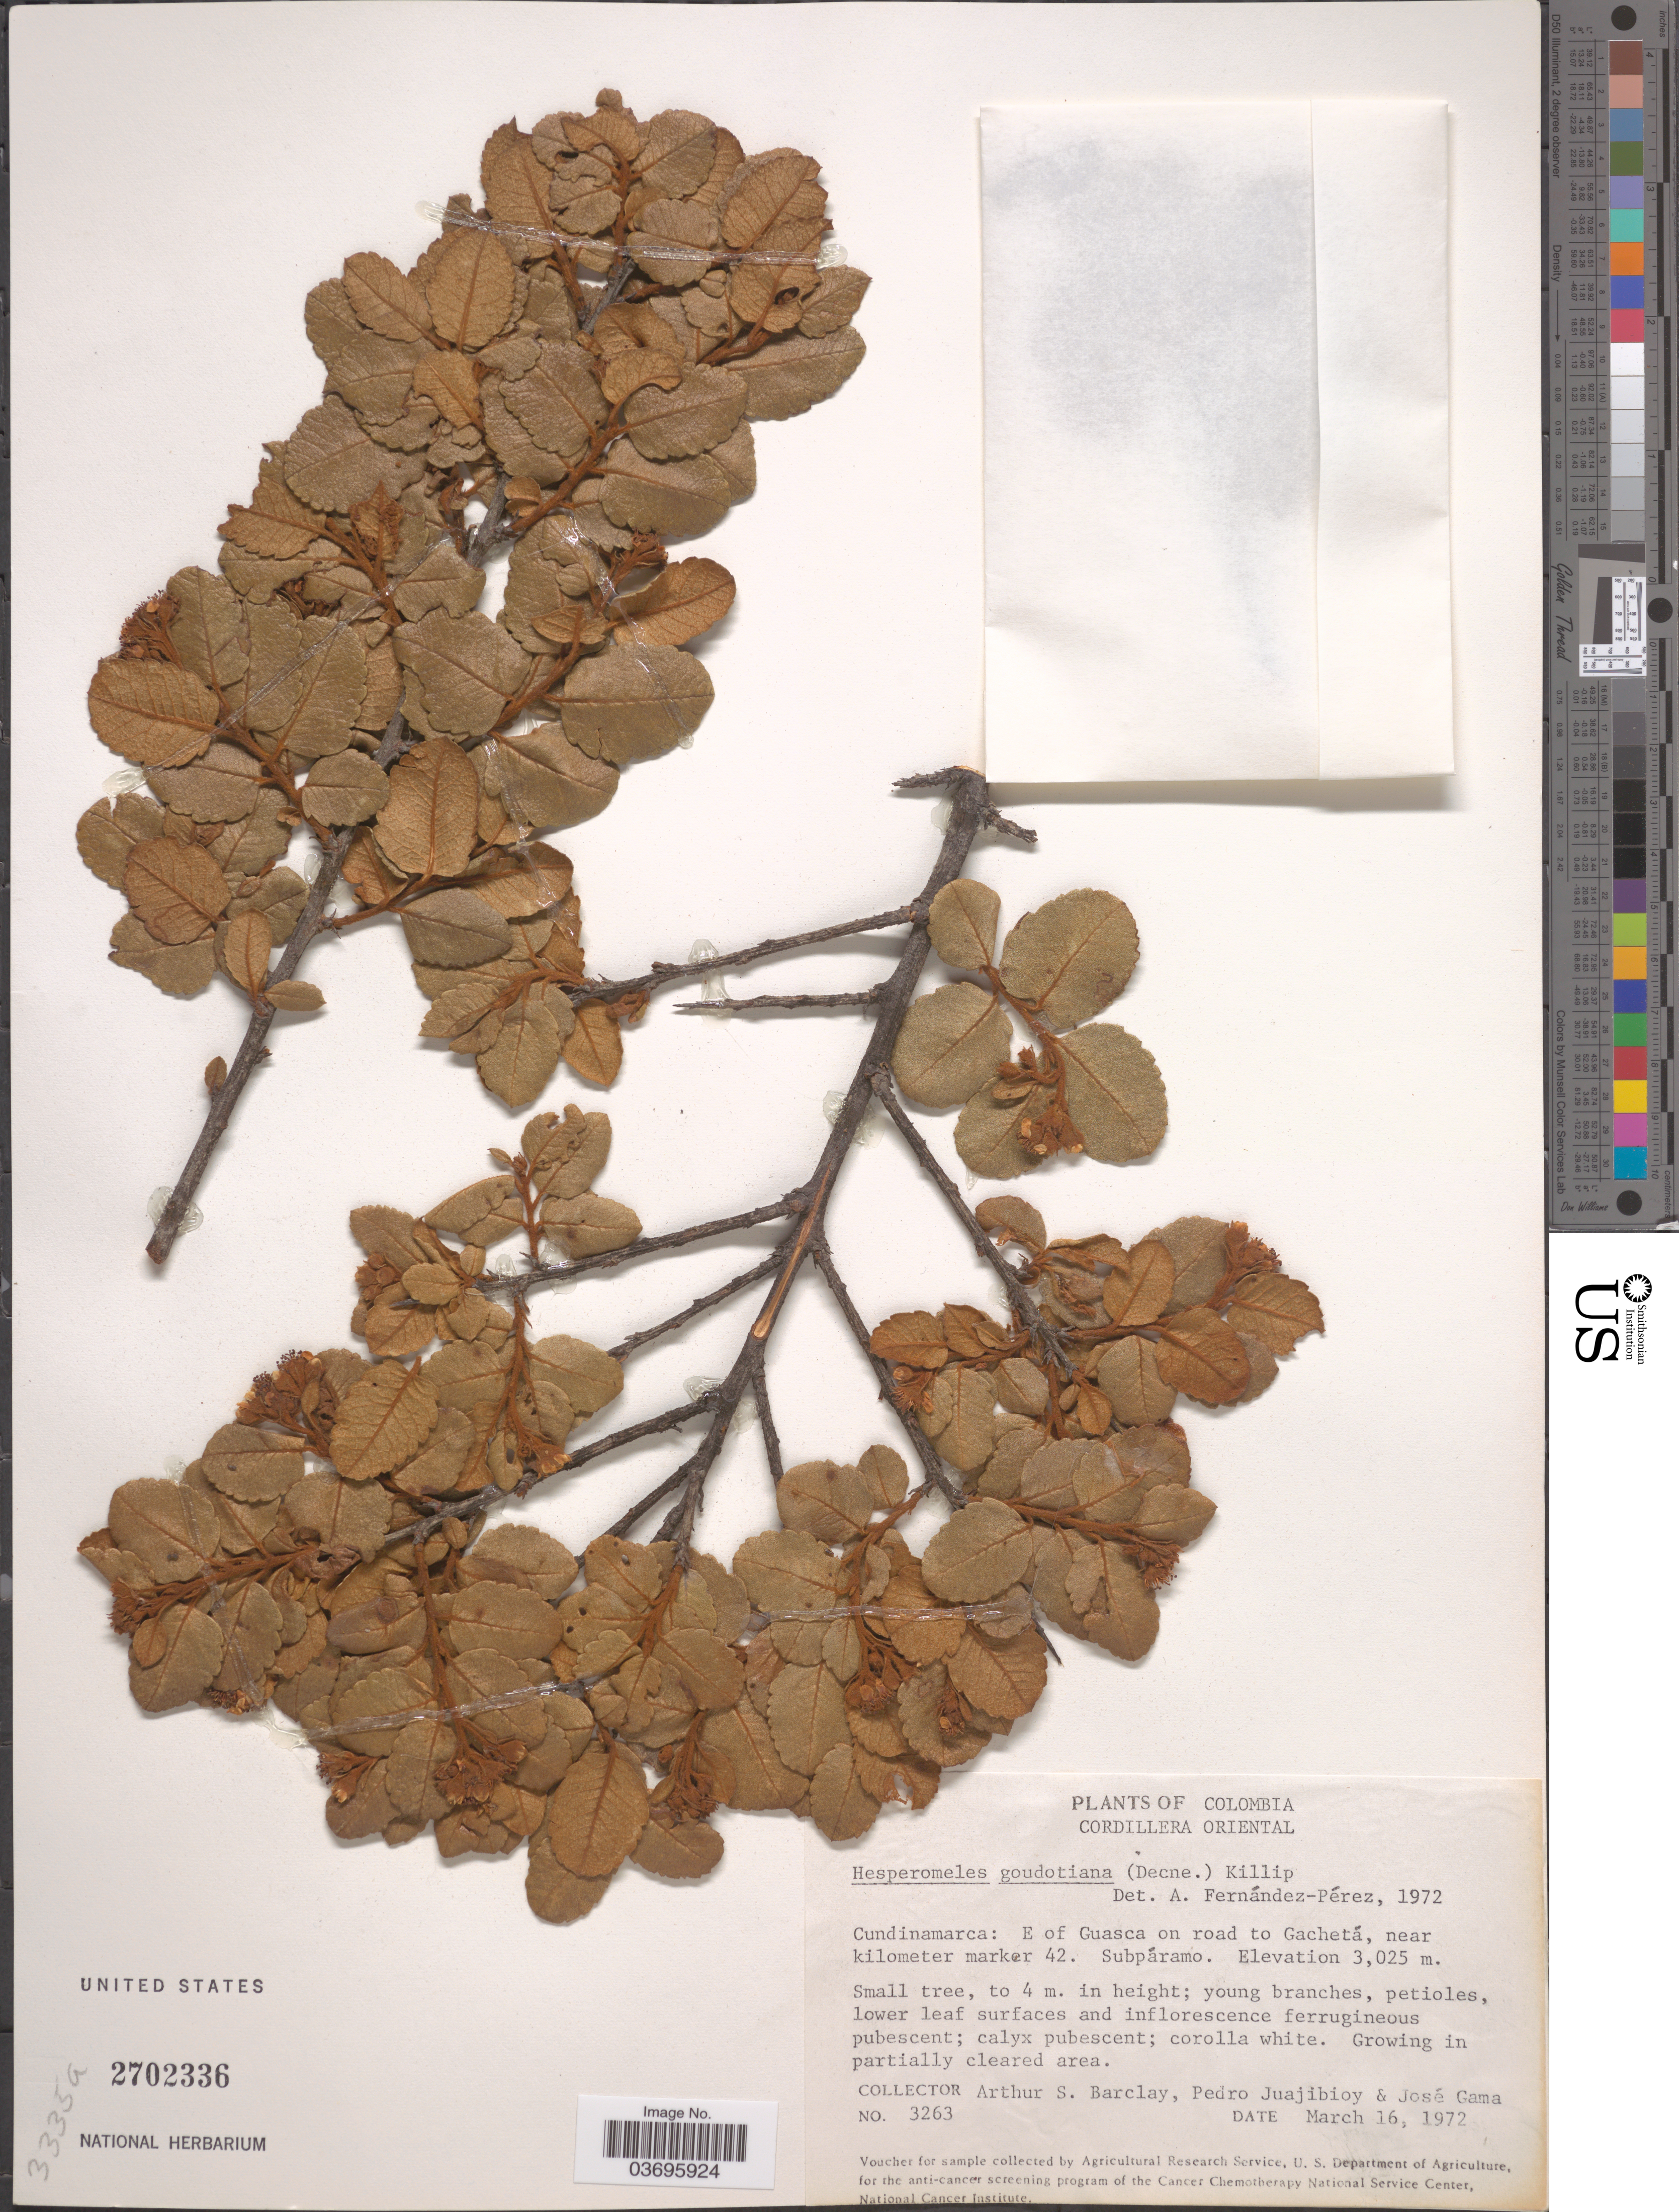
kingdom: Plantae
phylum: Tracheophyta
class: Magnoliopsida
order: Rosales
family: Rosaceae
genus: Hesperomeles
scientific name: Hesperomeles goudotiana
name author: Killip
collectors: A. S. Barclay, P. Juajibioy & J. Gama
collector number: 3263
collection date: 1972-03-16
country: Colombia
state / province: Cundinamarca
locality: Cordillera Oriental. E of Guasca on road to Gachetá, near kilometer marker 42.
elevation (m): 3025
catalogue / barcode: US 2702336